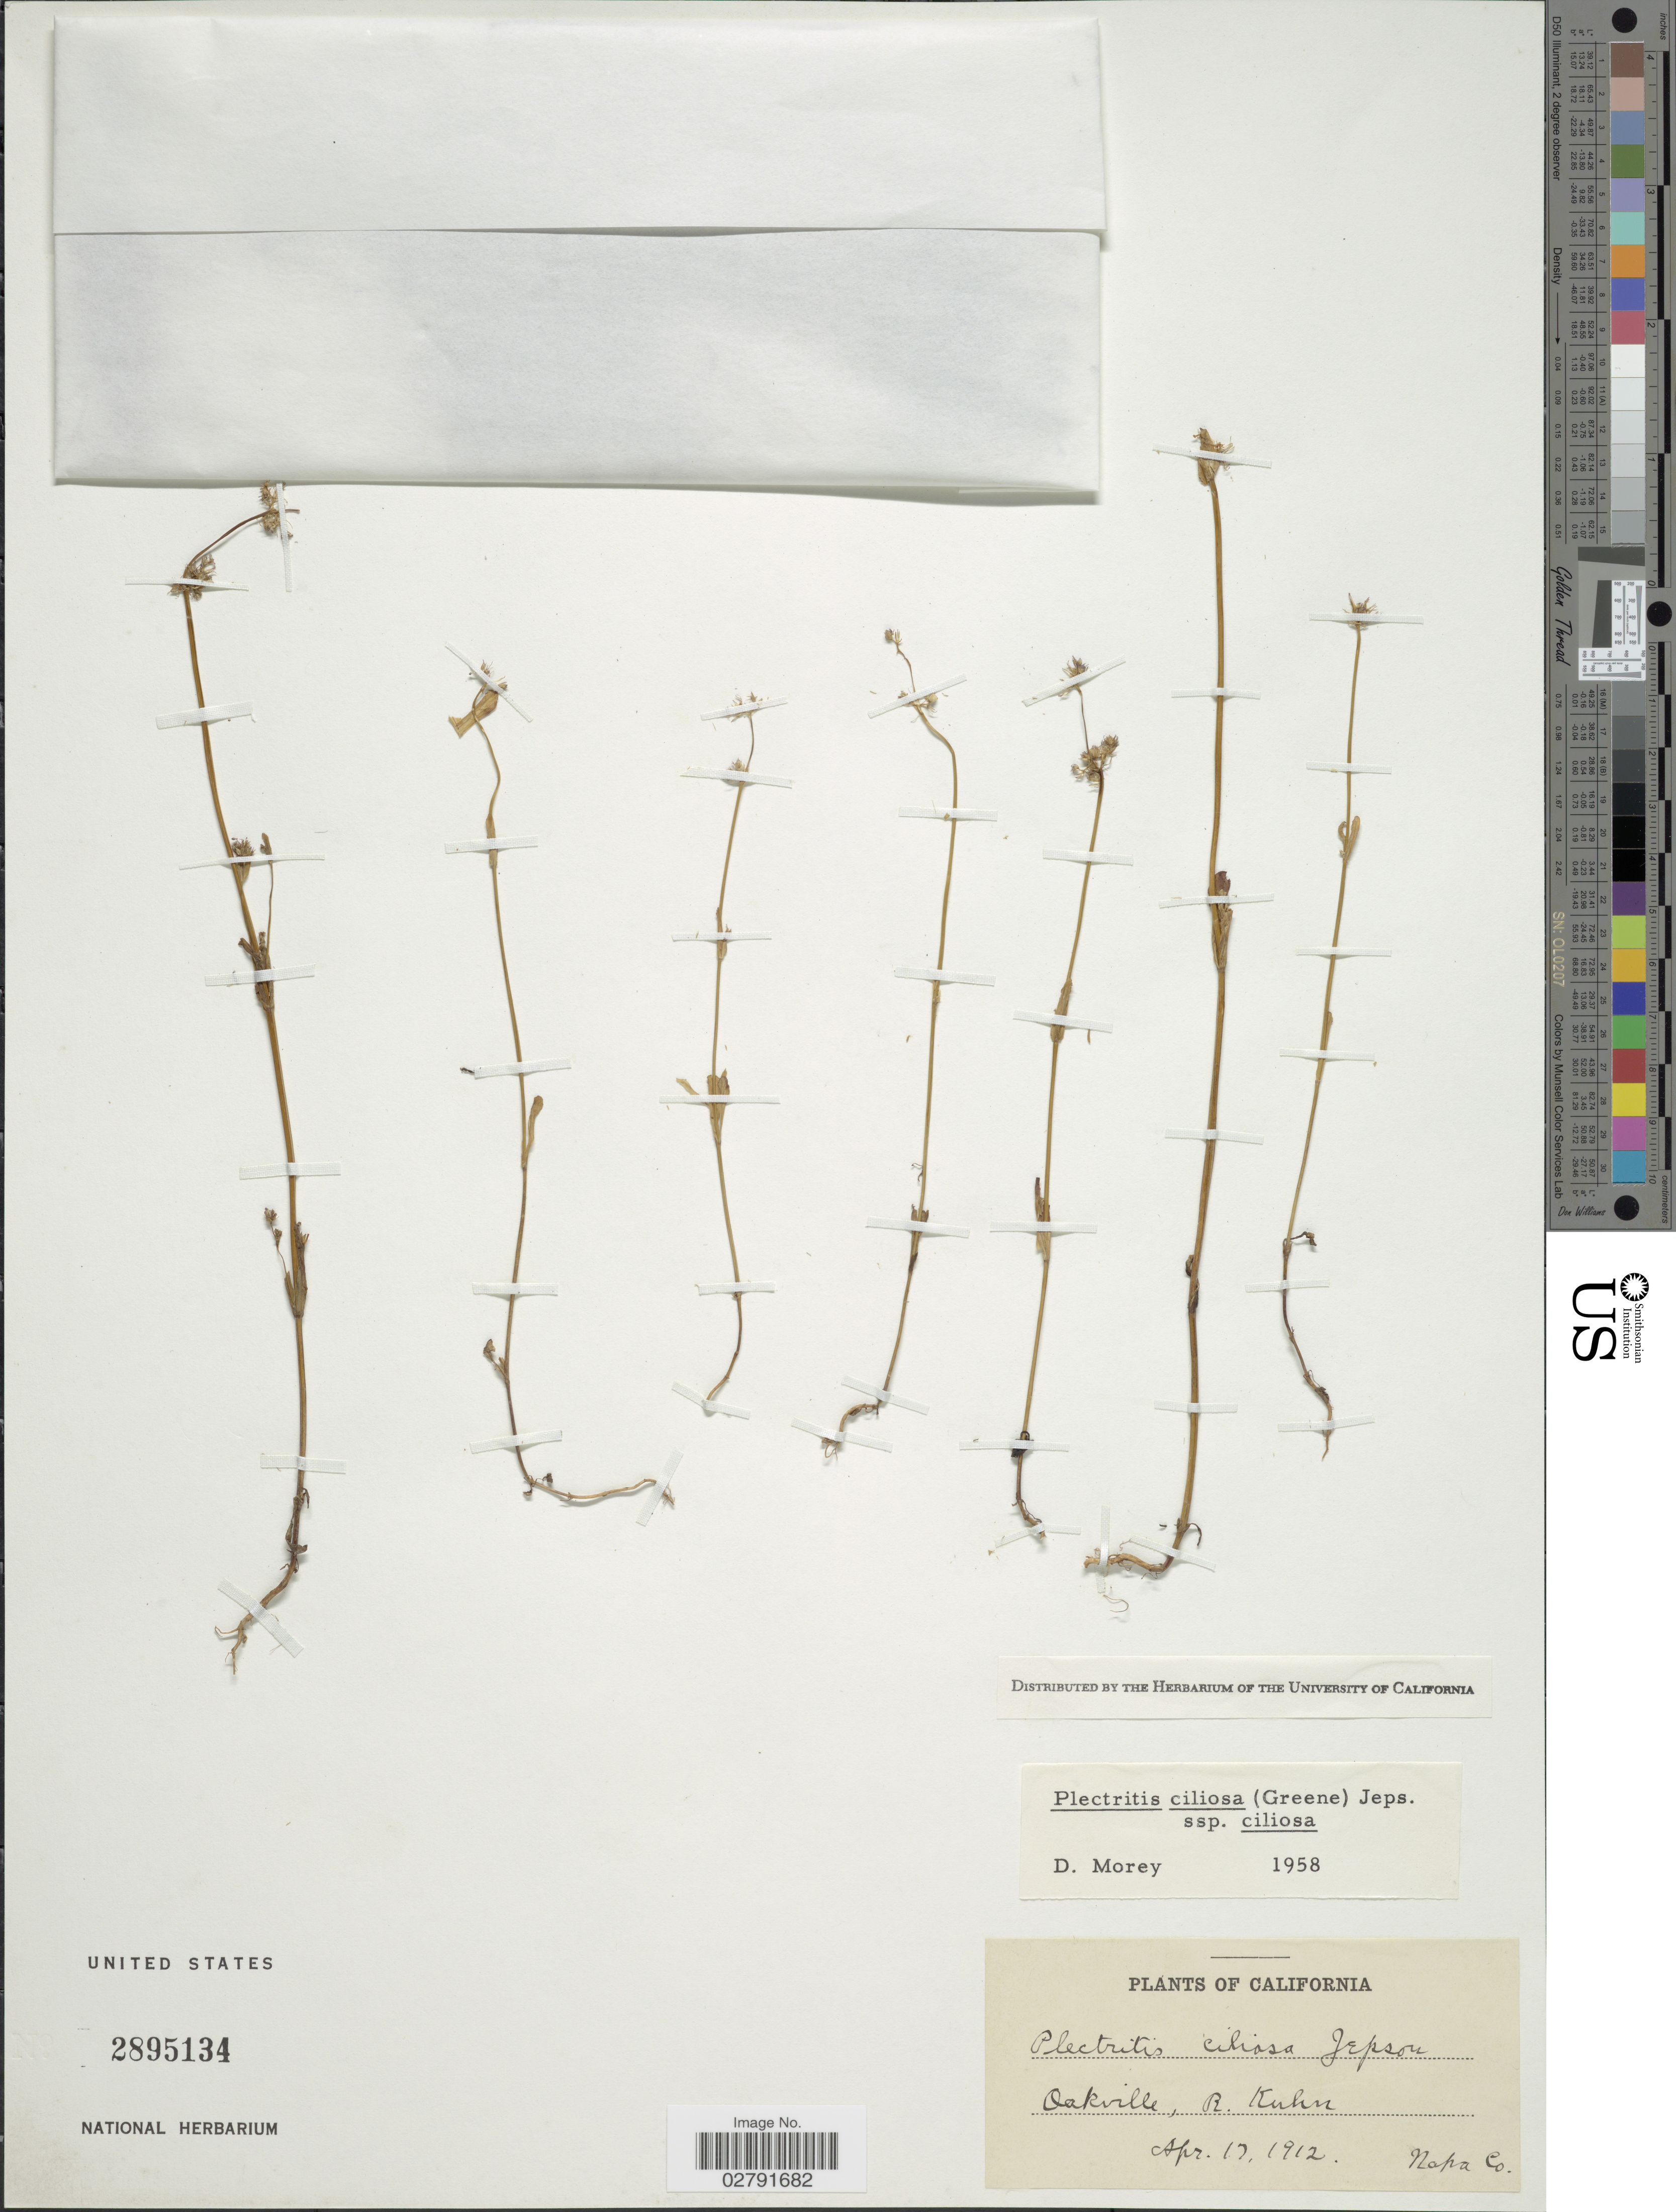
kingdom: Plantae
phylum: Tracheophyta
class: Magnoliopsida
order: Dipsacales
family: Caprifoliaceae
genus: Plectritis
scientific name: Plectritis ciliosa subsp. ciliosa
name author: (Greene) Jeps.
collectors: R. Kuhn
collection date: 1912-04-17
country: United States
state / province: California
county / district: Napa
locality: Oakville. Napa Co.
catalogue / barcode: US 2895134